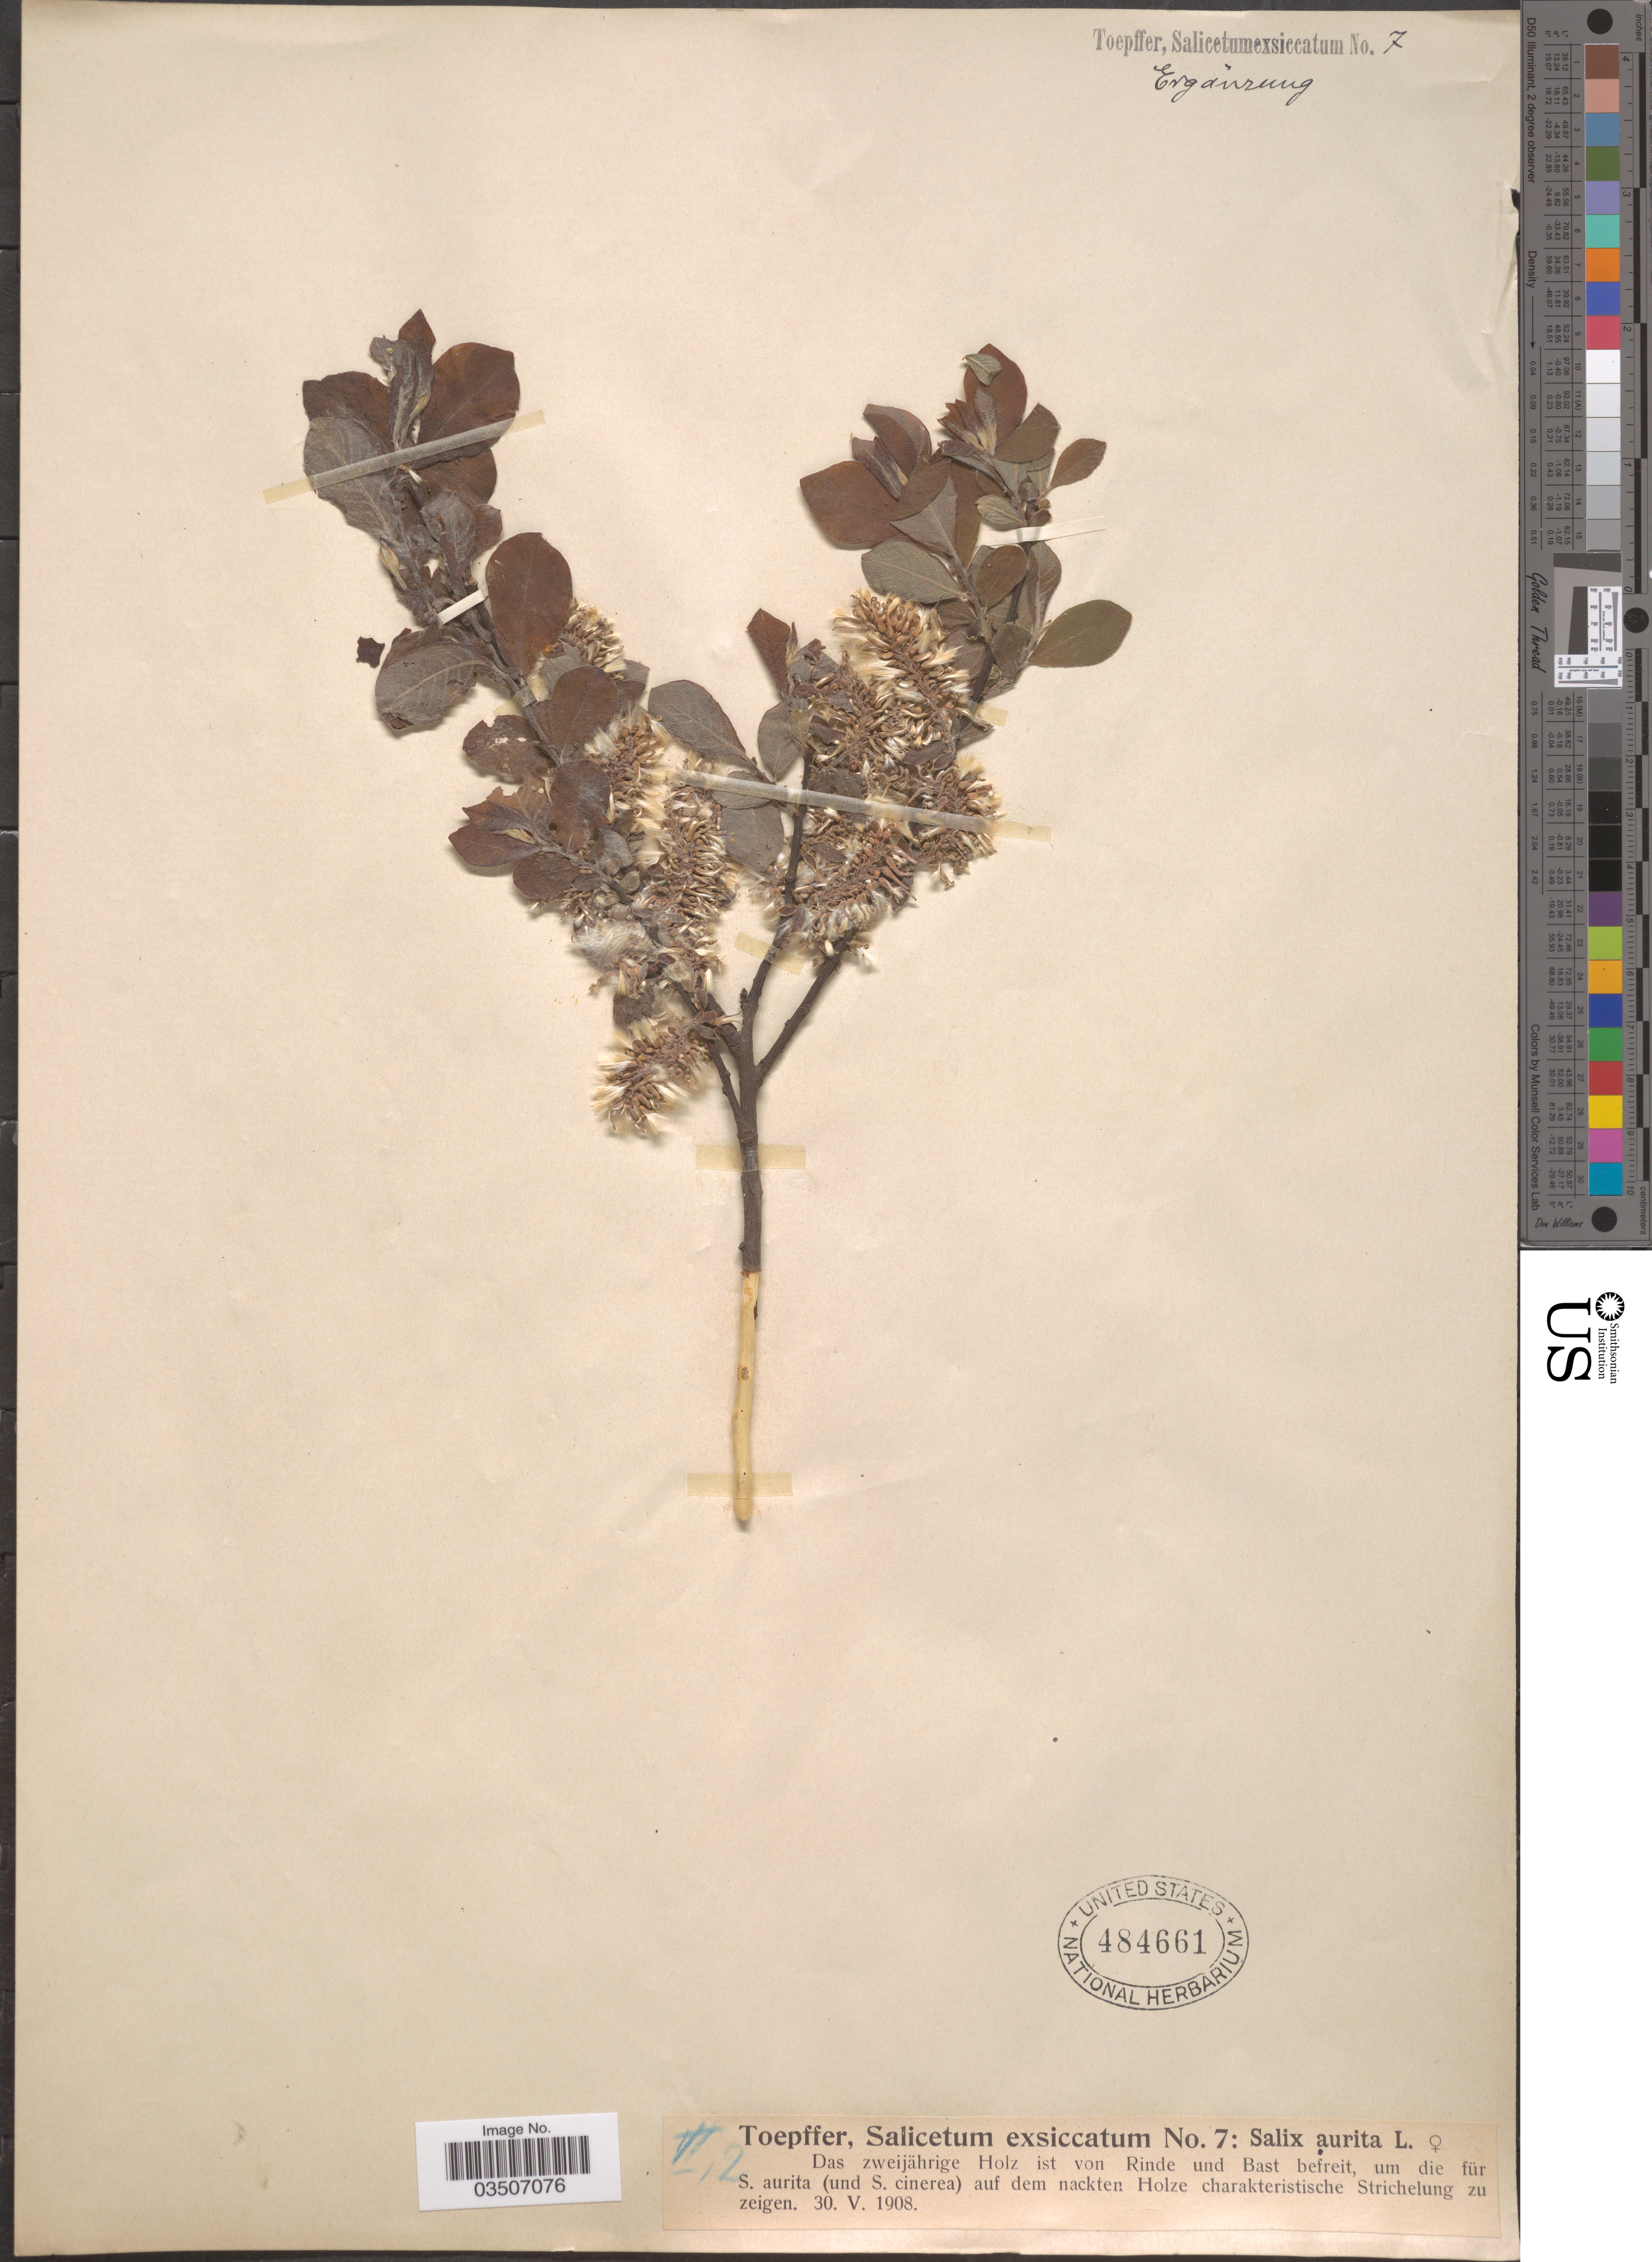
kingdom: Plantae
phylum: Tracheophyta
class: Magnoliopsida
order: Malpighiales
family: Salicaceae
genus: Salix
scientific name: Salix aurita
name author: L.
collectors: A. Toepffer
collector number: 7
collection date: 1908-05-30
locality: Das zweijährige Holz ist von Rinde und Bast befreit, um die für S. aurita (und S. cinerea) auf dem nackten Holze charakteristische Strichelung zu zeigen.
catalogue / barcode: US 484661